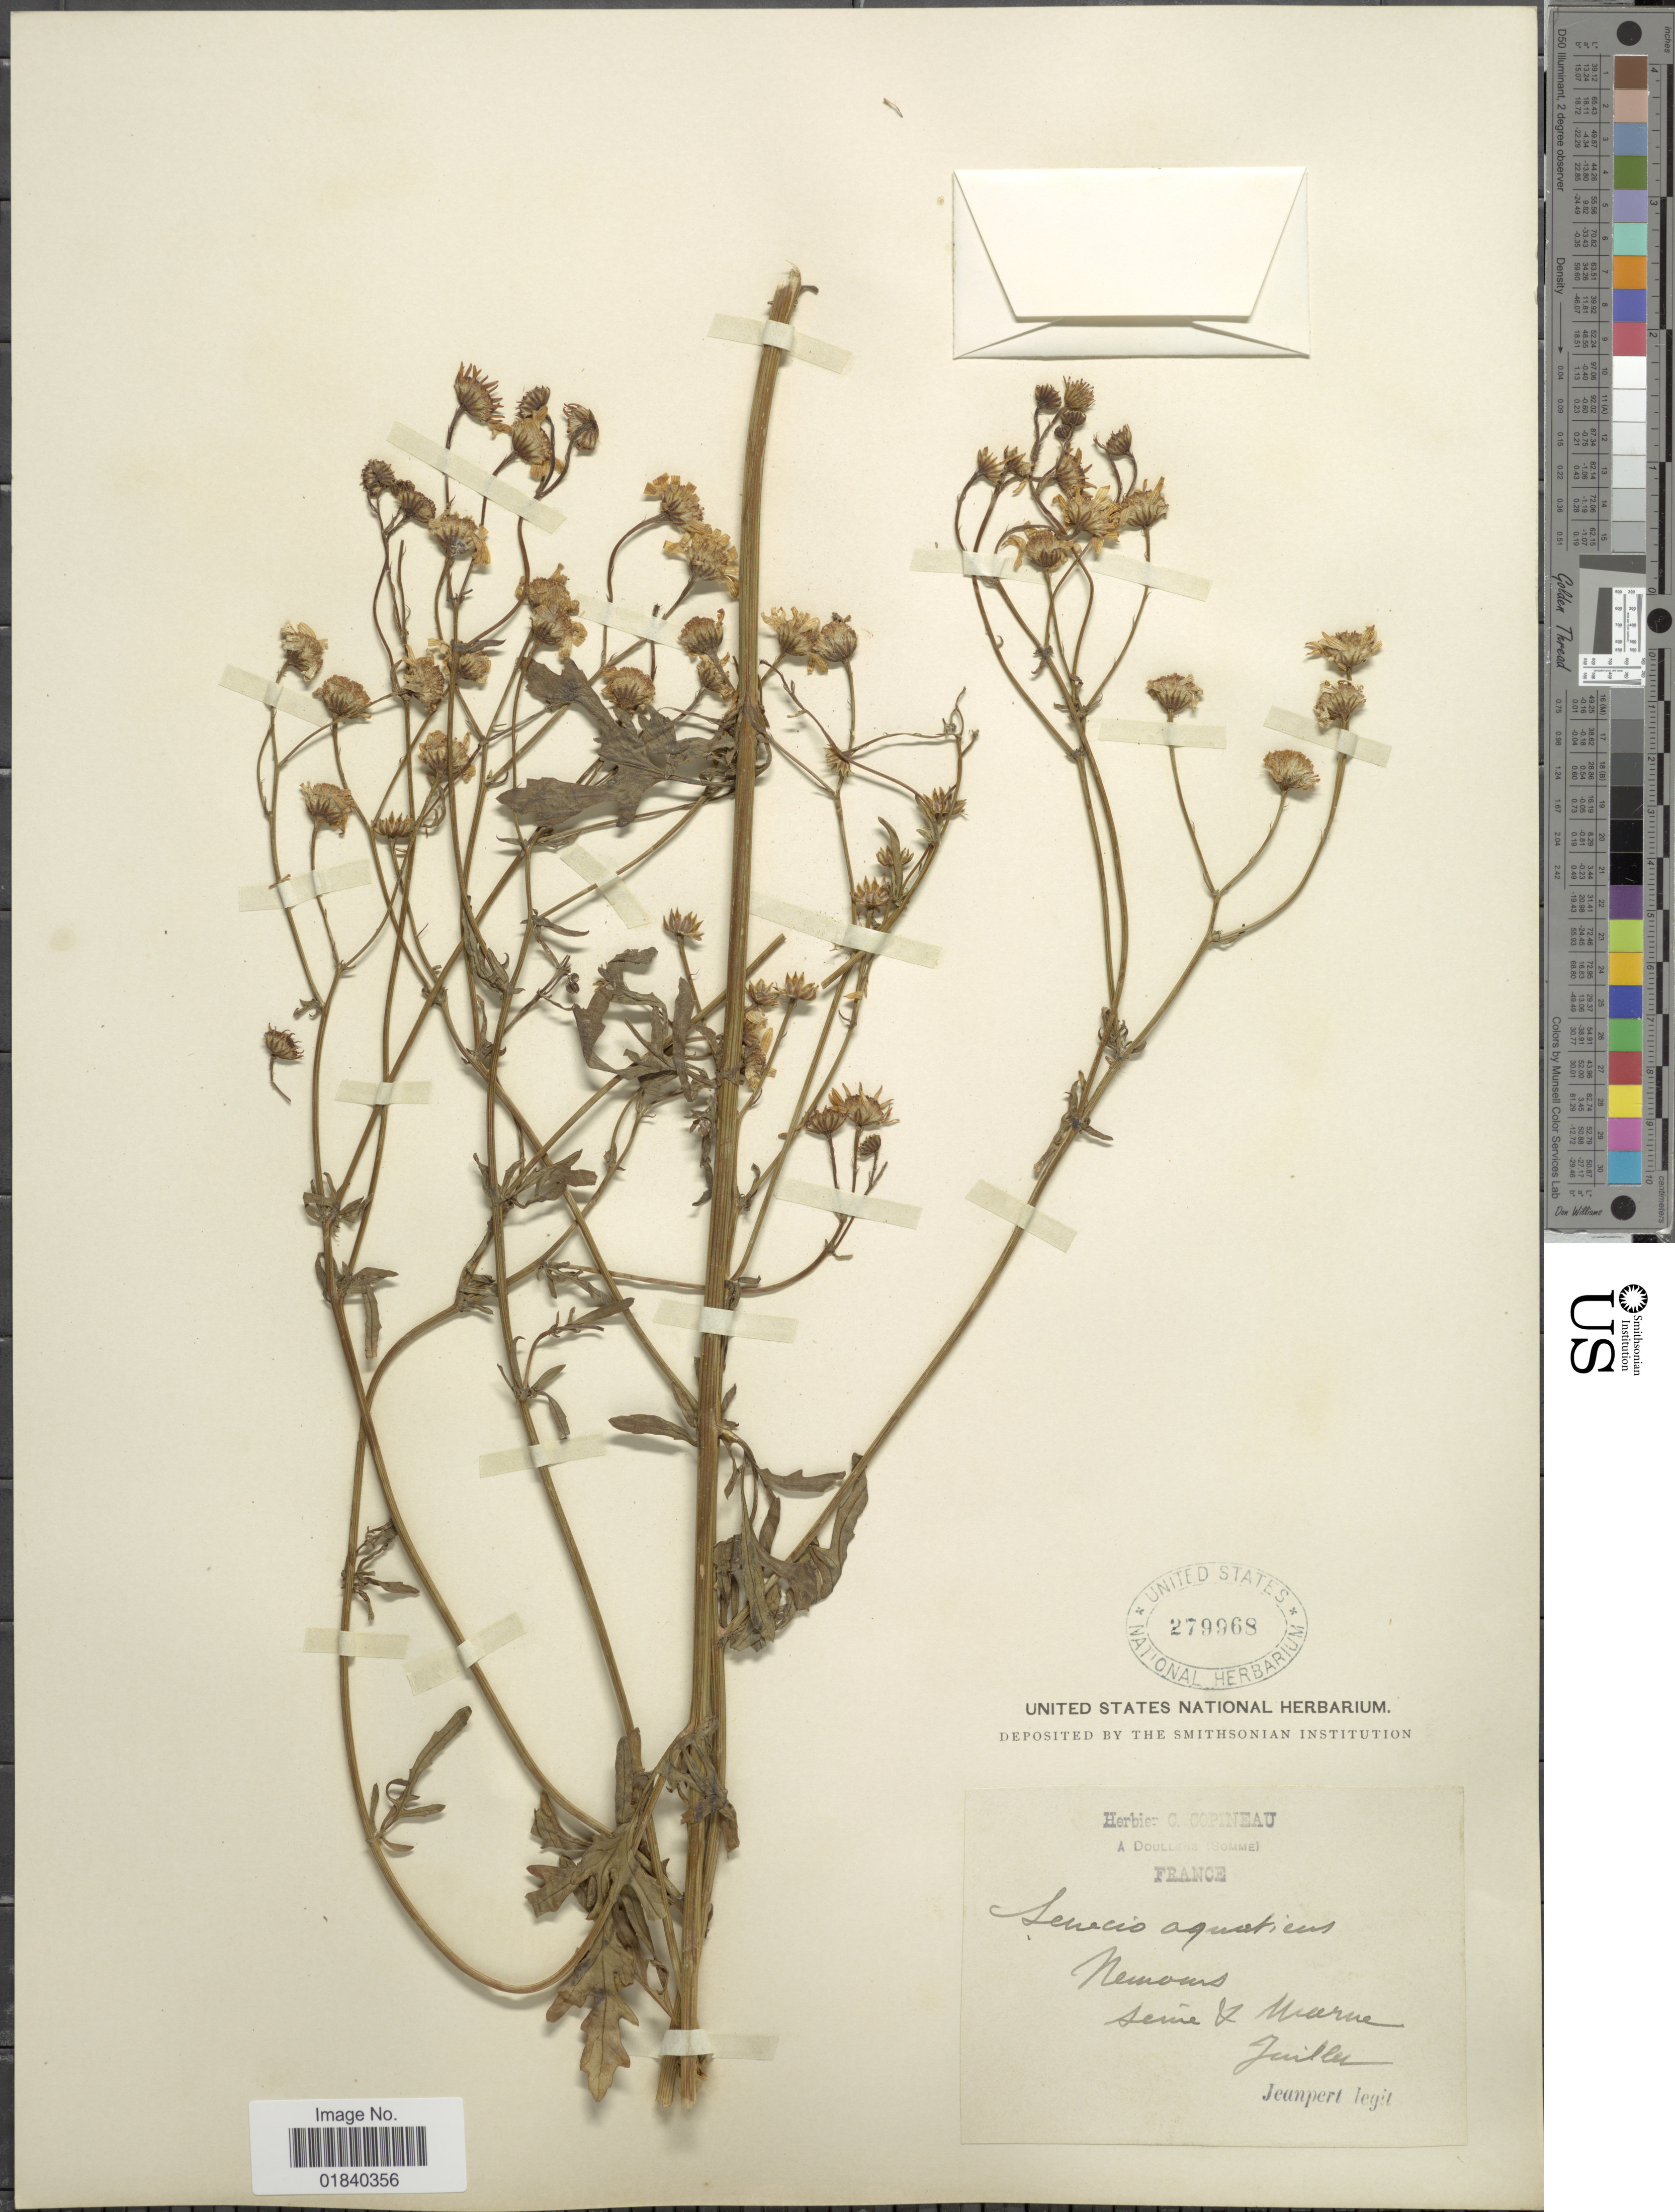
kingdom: Plantae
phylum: Tracheophyta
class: Magnoliopsida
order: Asterales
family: Asteraceae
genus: Senecio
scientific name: Senecio aquaticus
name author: Huds.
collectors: Jeanpert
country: France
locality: Nemours Serie & Marne. [interpreted]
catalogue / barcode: US 279968